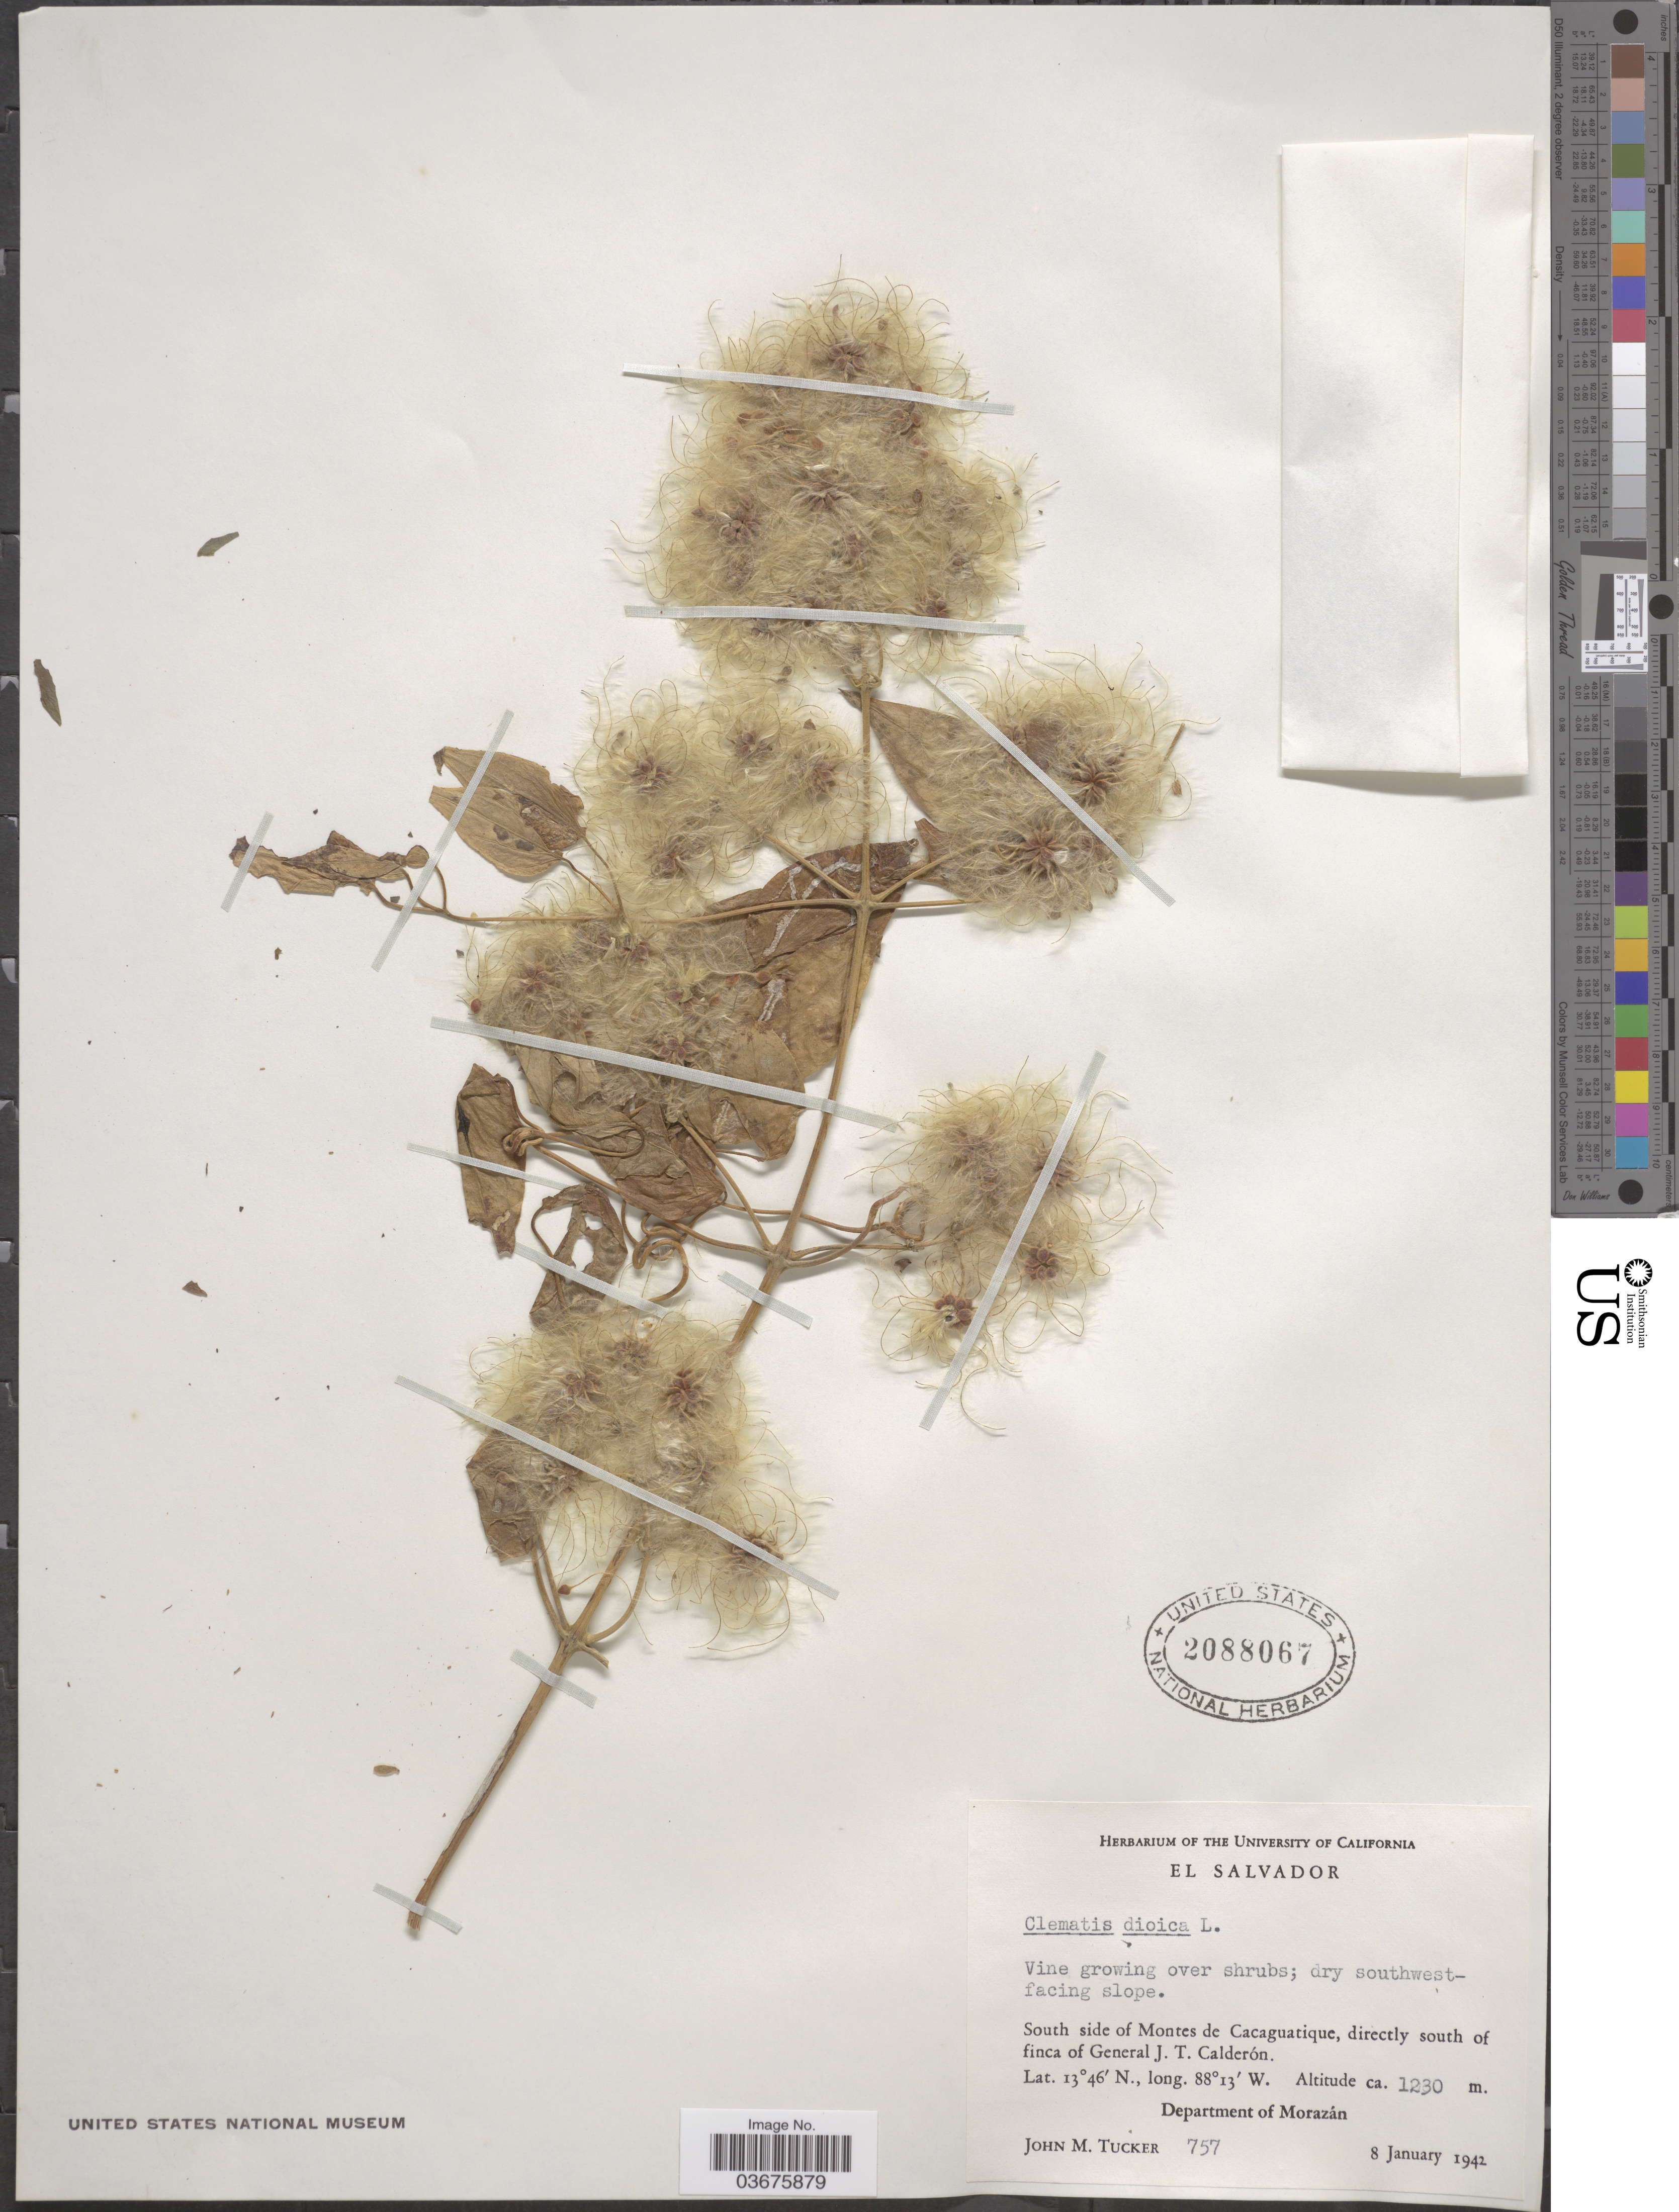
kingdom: Plantae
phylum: Tracheophyta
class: Magnoliopsida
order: Ranunculales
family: Ranunculaceae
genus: Clematis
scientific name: Clematis dioica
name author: L.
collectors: J. M. Tucker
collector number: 757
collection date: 1942-01-08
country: El Salvador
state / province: Morazan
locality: Dry southwest-facing slope. South side of Montes de Cacaguatique, directly south of finca of General J. T. Calderón. Department of Morazán.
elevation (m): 1230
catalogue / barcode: US 2088067